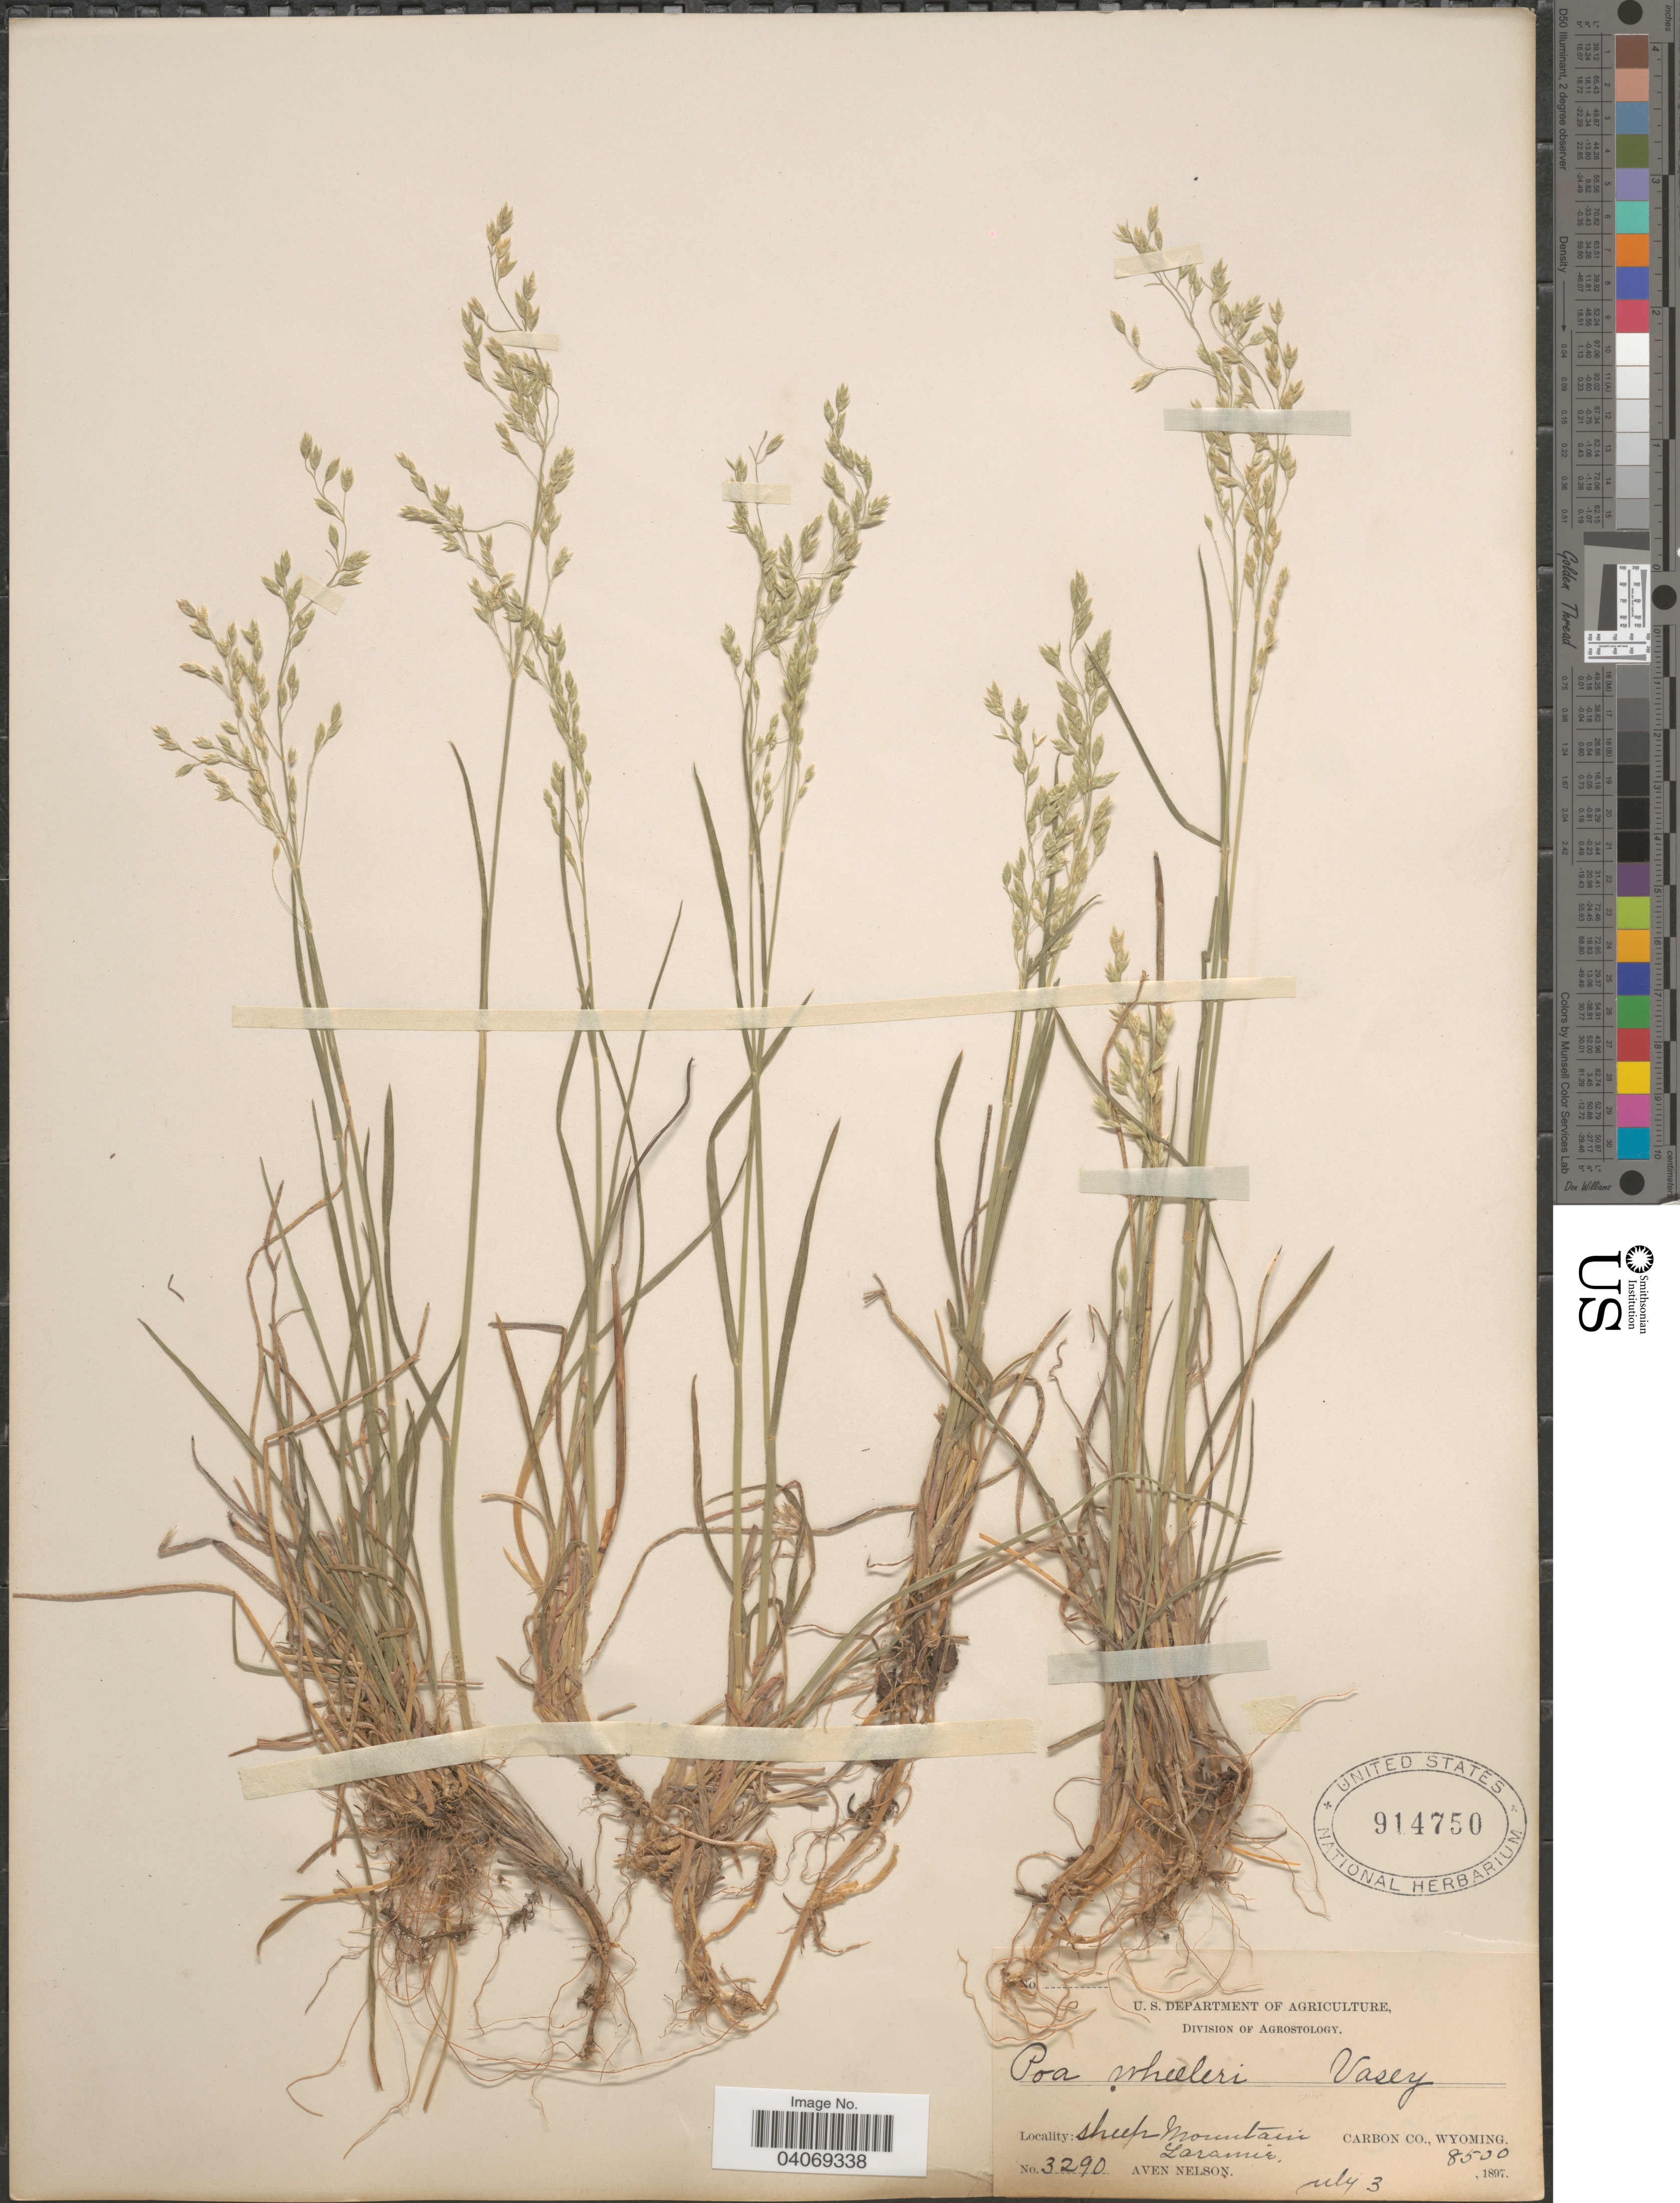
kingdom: Plantae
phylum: Tracheophyta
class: Liliopsida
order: Poales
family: Poaceae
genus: Poa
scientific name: Poa wheeleri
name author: Vasey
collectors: A. Nelson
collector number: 3290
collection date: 1897-07-03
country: United States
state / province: Wyoming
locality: Sheep Mountain. Laramie. Carbon Co.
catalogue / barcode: US 914750